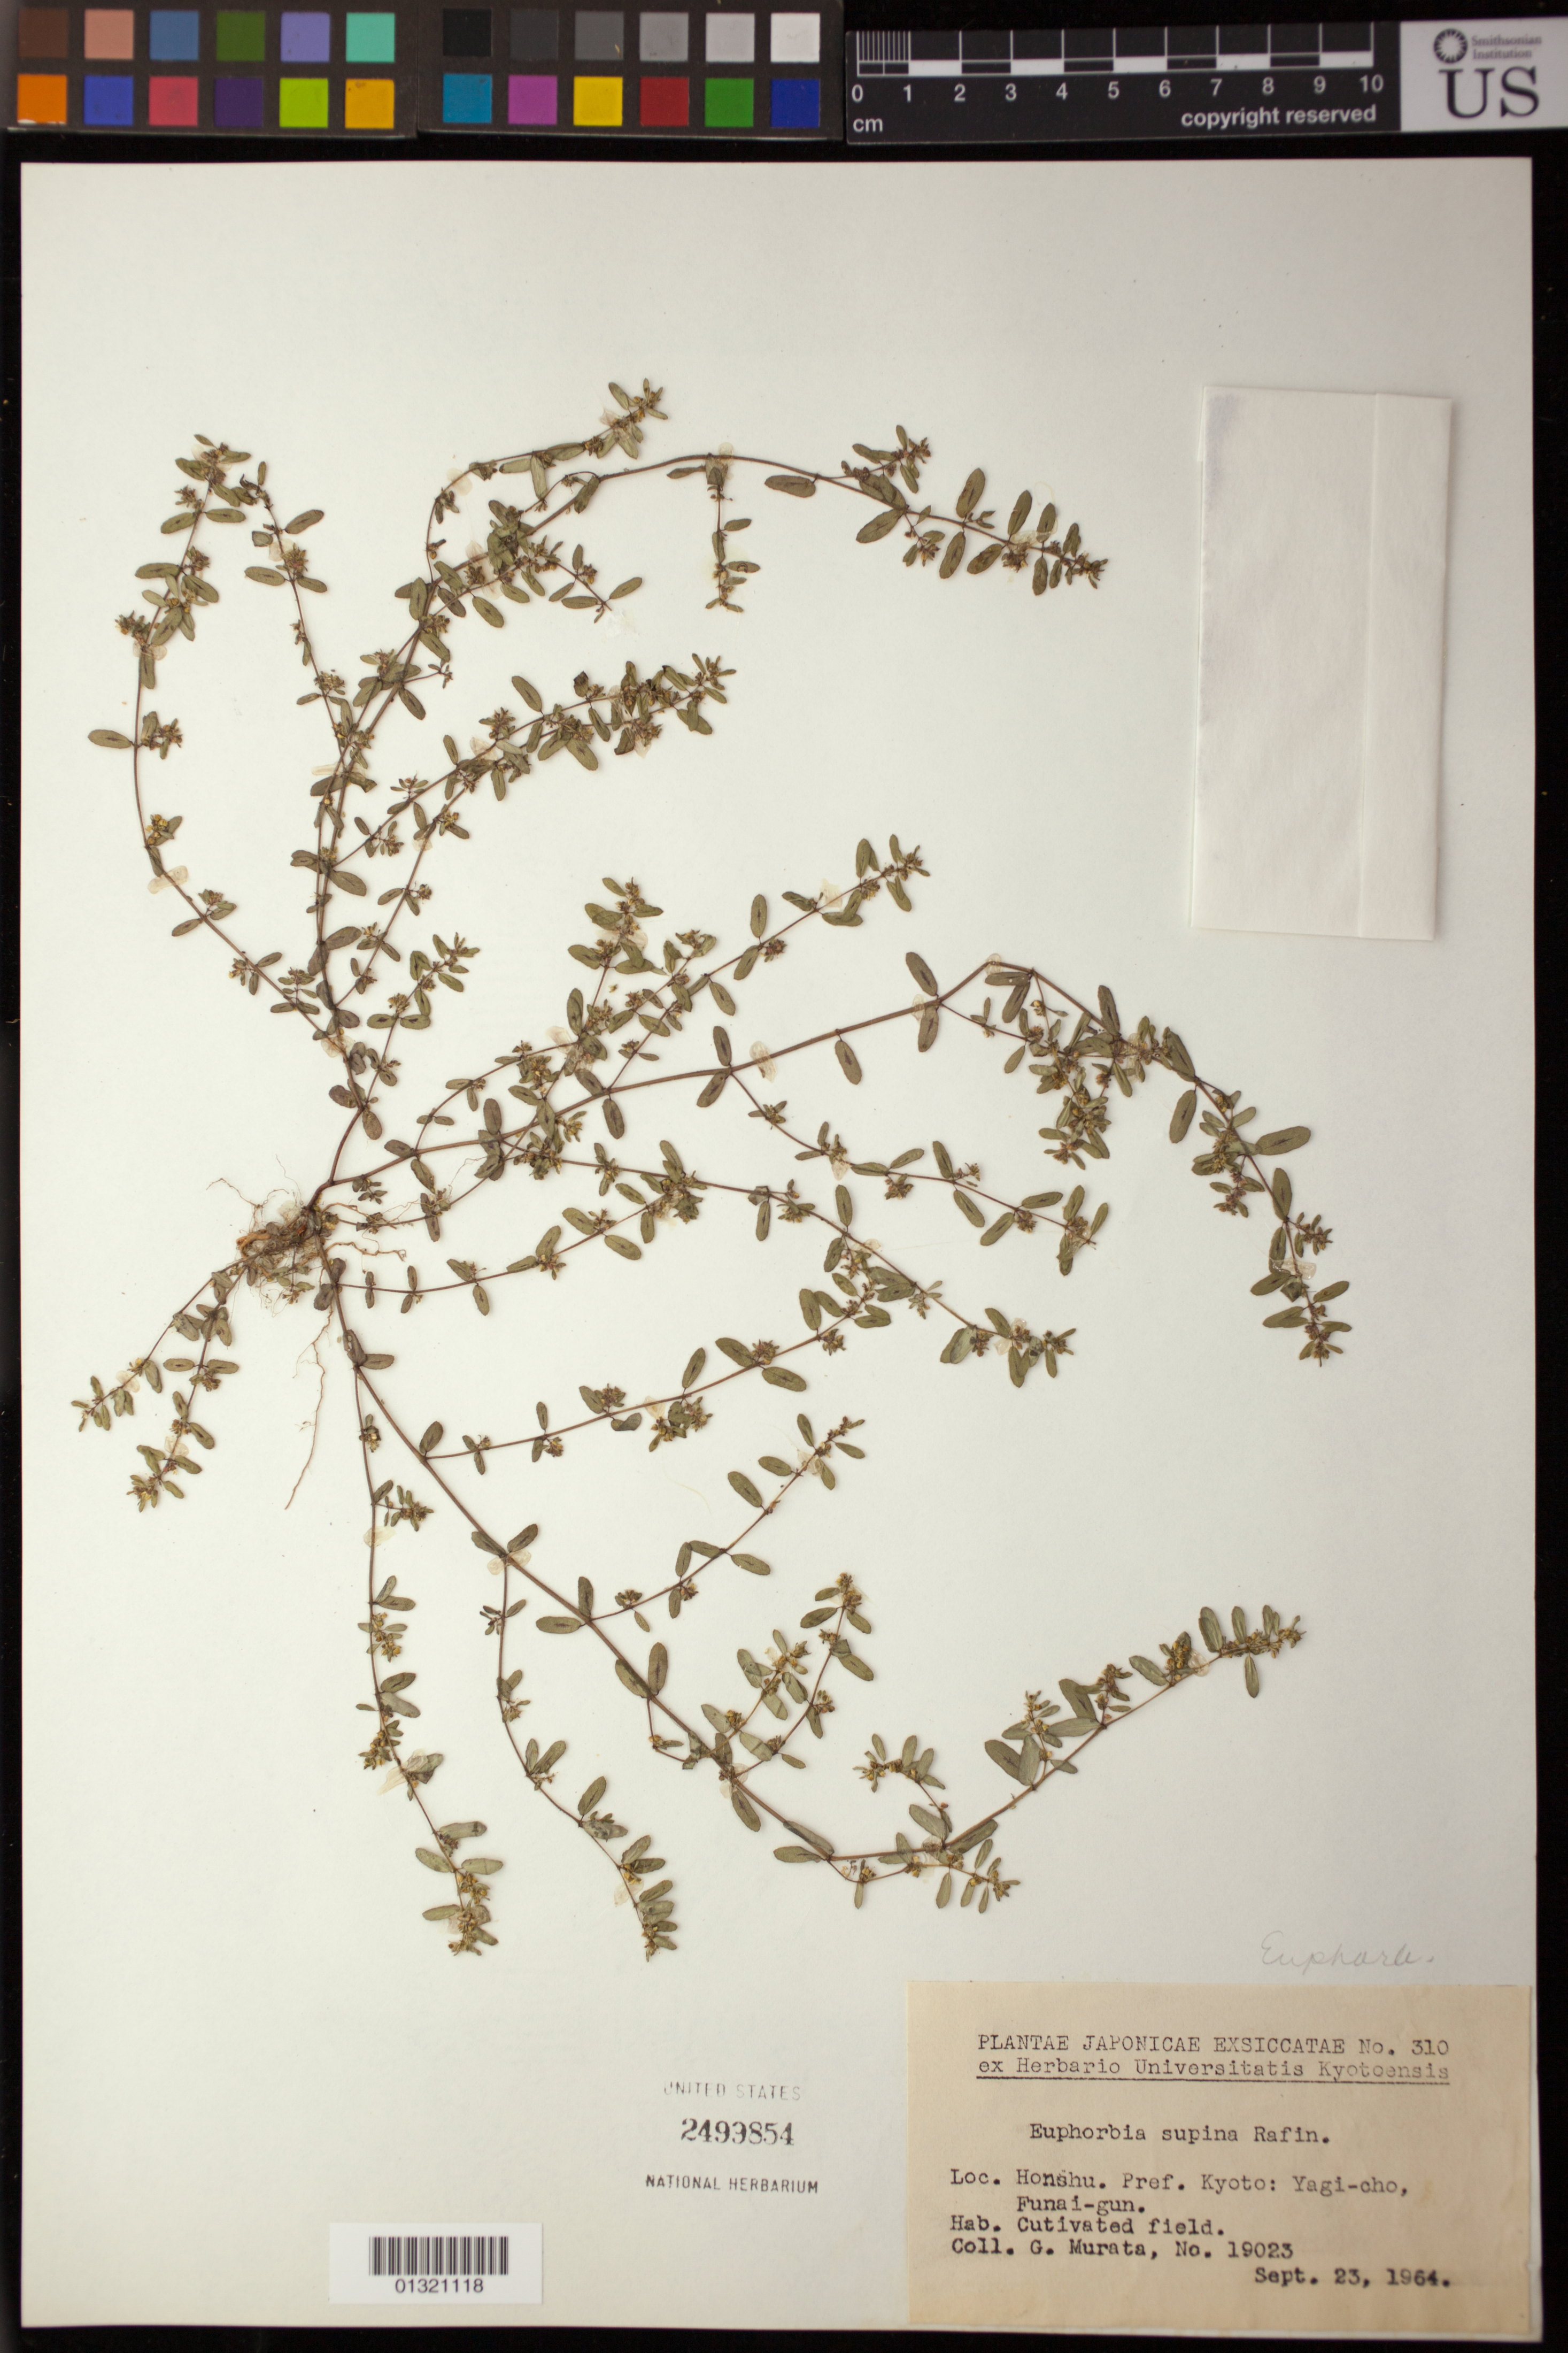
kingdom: Plantae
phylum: Tracheophyta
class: Magnoliopsida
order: Malpighiales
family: Euphorbiaceae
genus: Euphorbia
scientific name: Euphorbia maculata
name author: L.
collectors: G. Murata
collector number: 19023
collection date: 1964-09-23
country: Japan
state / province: Kyoto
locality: Yagi-cho [Yagi], Funai-gun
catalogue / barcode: US 2499854